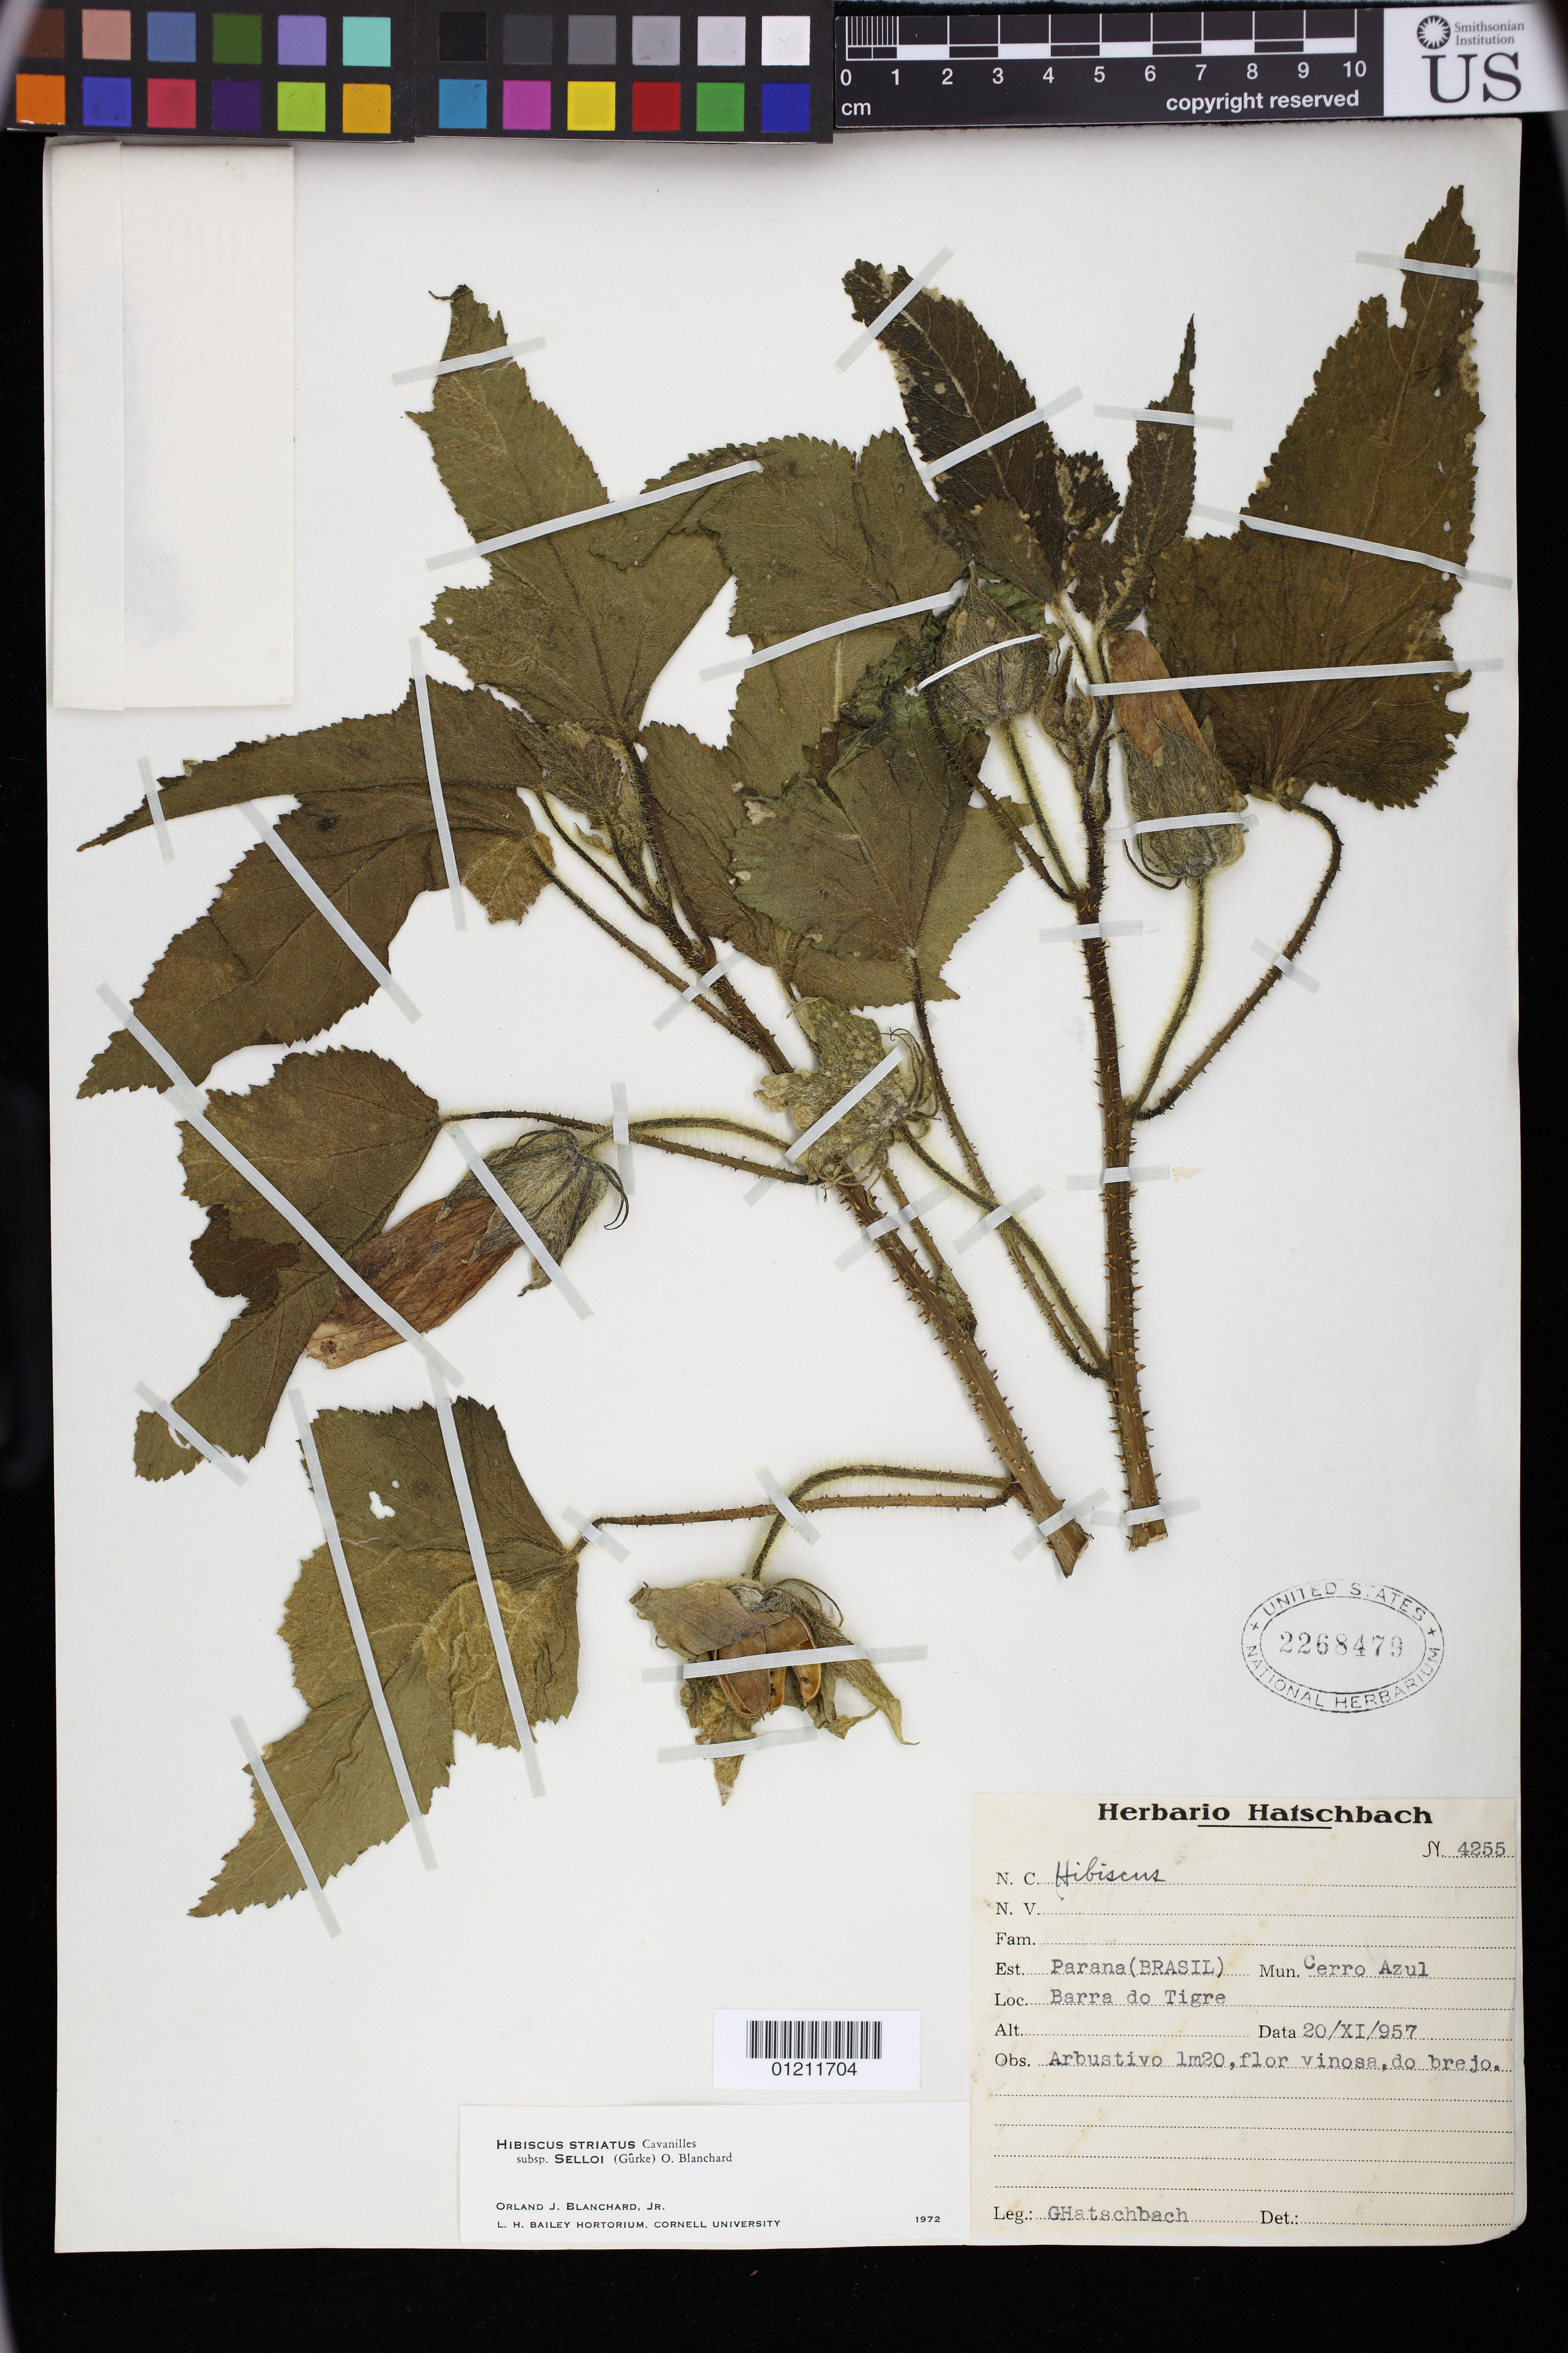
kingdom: Plantae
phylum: Tracheophyta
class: Magnoliopsida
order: Malvales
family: Malvaceae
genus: Hibiscus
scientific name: Hibiscus striatus subsp. selloi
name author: (Gürke) O.J. Blanch.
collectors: G. Hatschbach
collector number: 4255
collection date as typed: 20 Nov 1957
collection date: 1957-11-20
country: Brazil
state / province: Paraná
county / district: Cerro Azul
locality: Parana, Mun. Cerro Azul, Barra do Tigre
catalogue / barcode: US 2268479